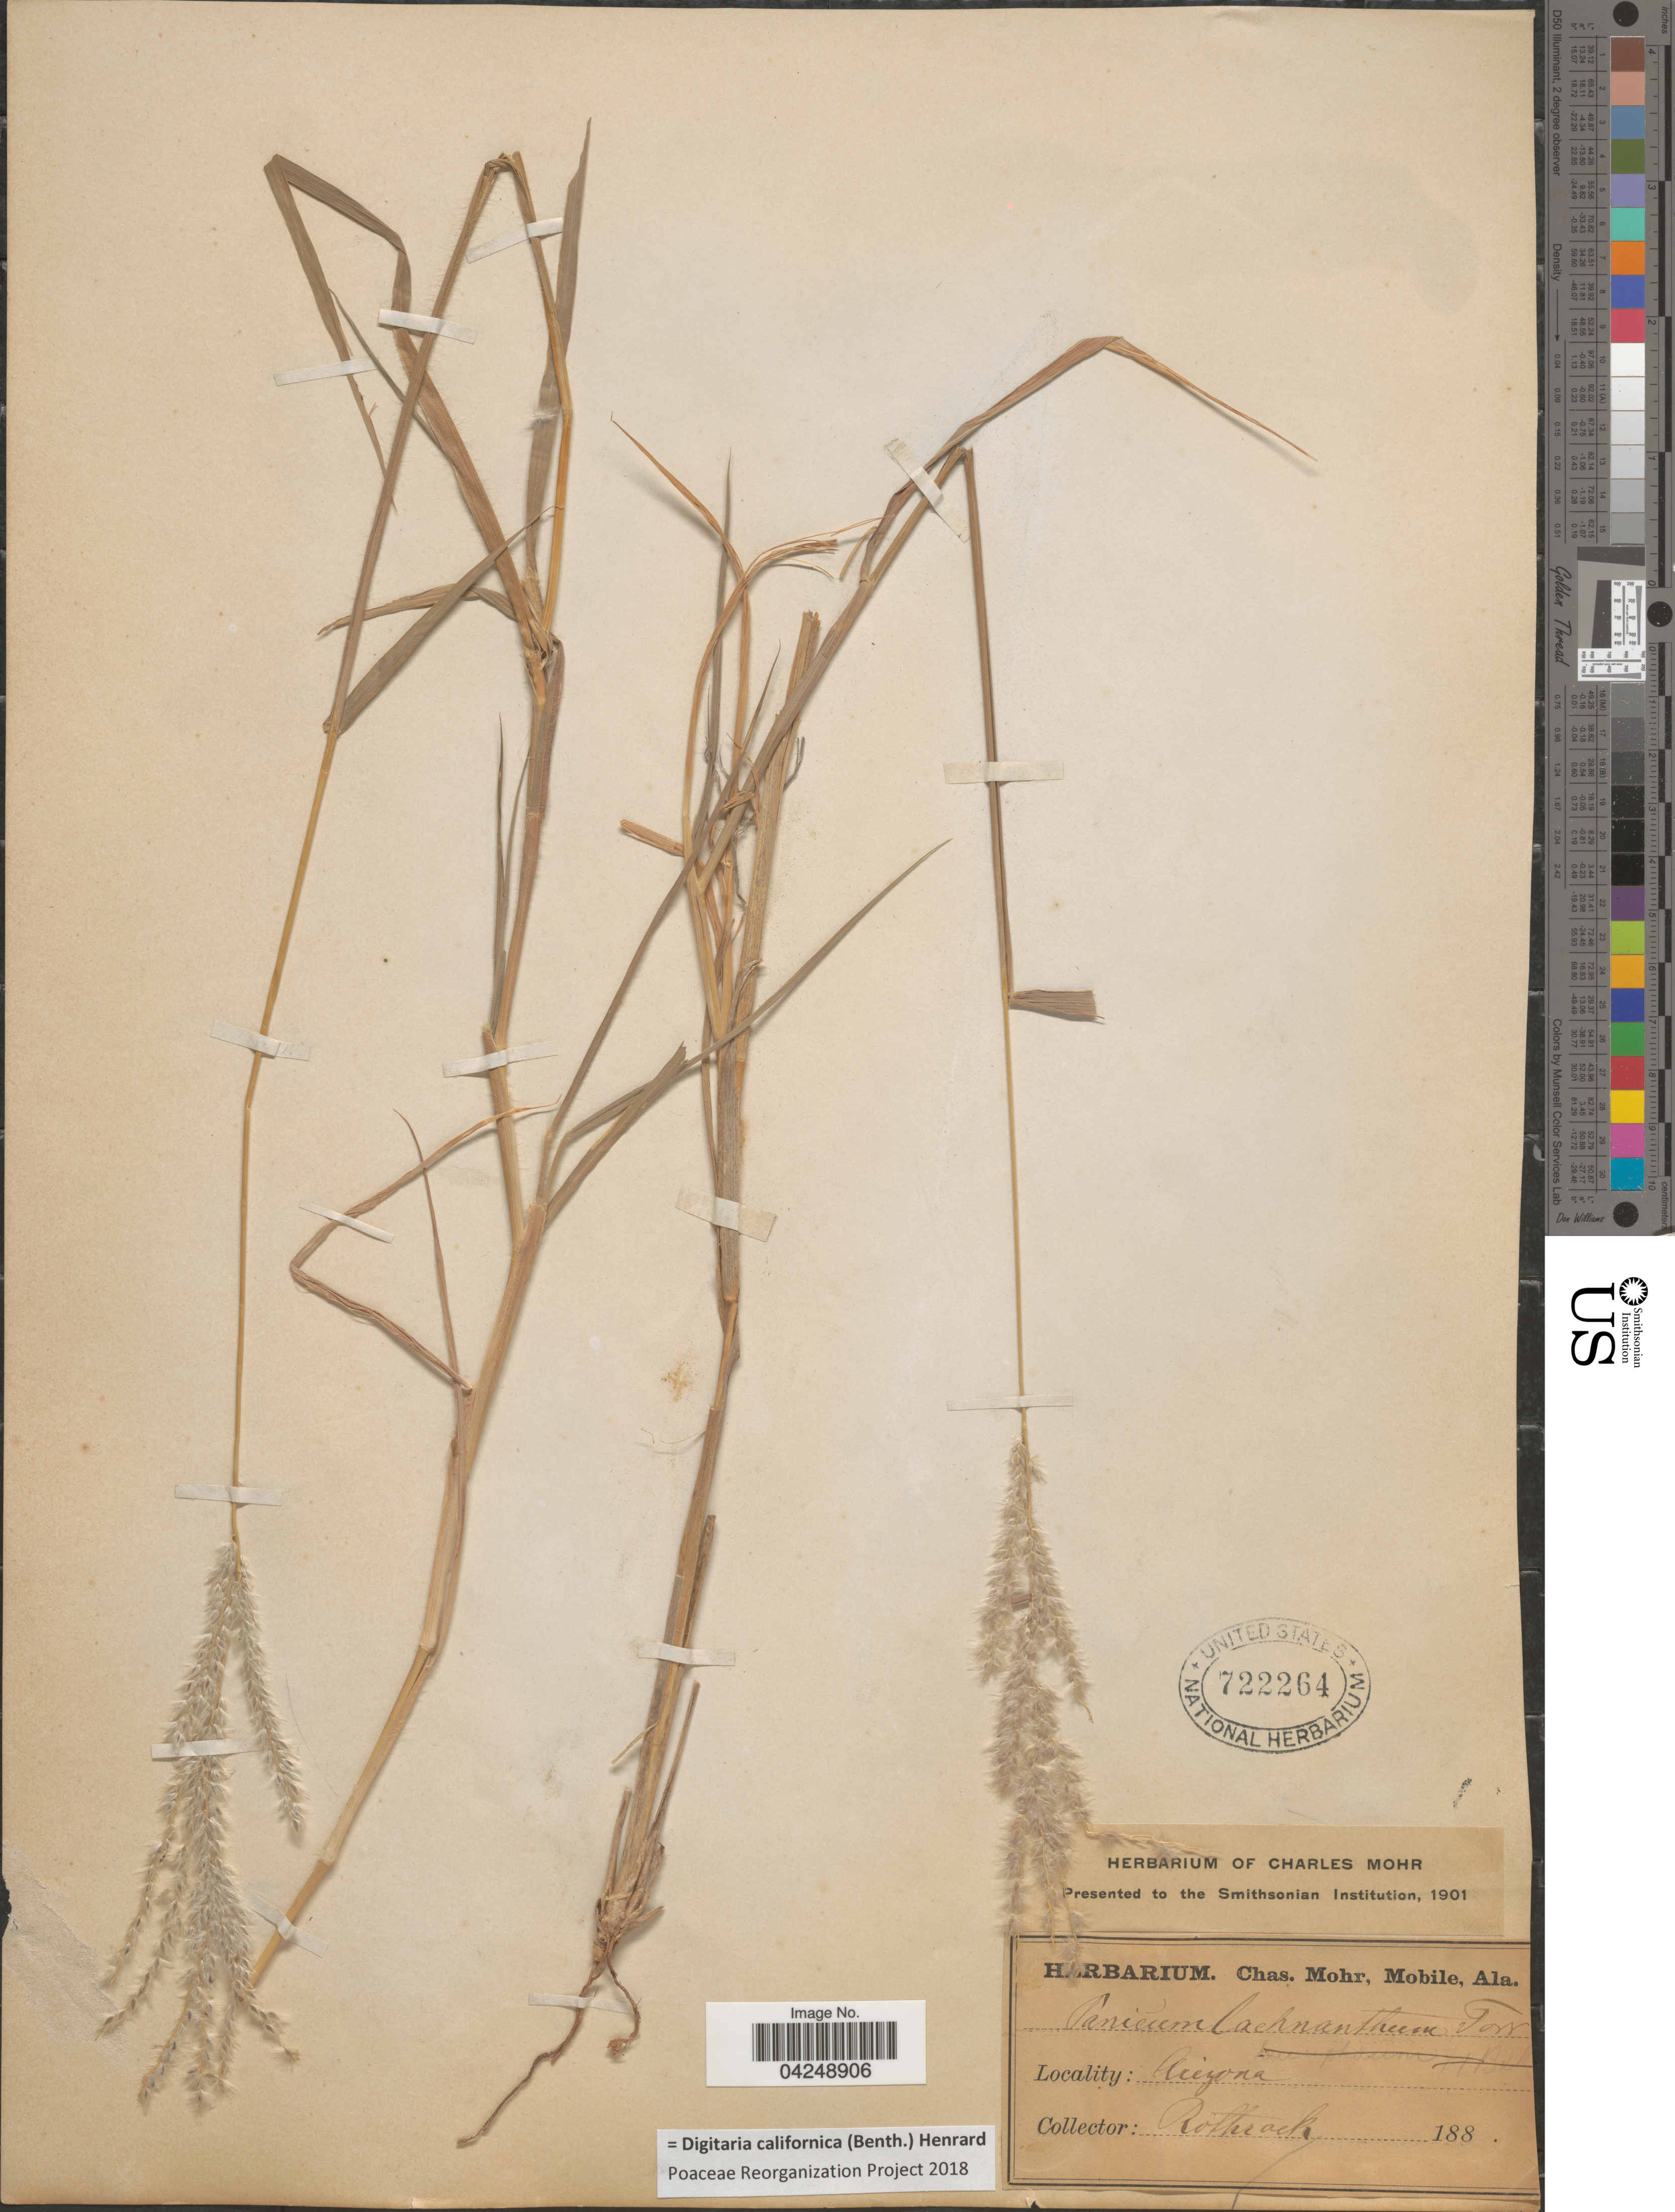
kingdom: Plantae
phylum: Tracheophyta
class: Liliopsida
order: Poales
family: Poaceae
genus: Digitaria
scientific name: Digitaria californica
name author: (Benth.) Henr.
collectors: Rothrock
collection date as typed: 188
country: United States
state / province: Arizona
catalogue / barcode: US 722264